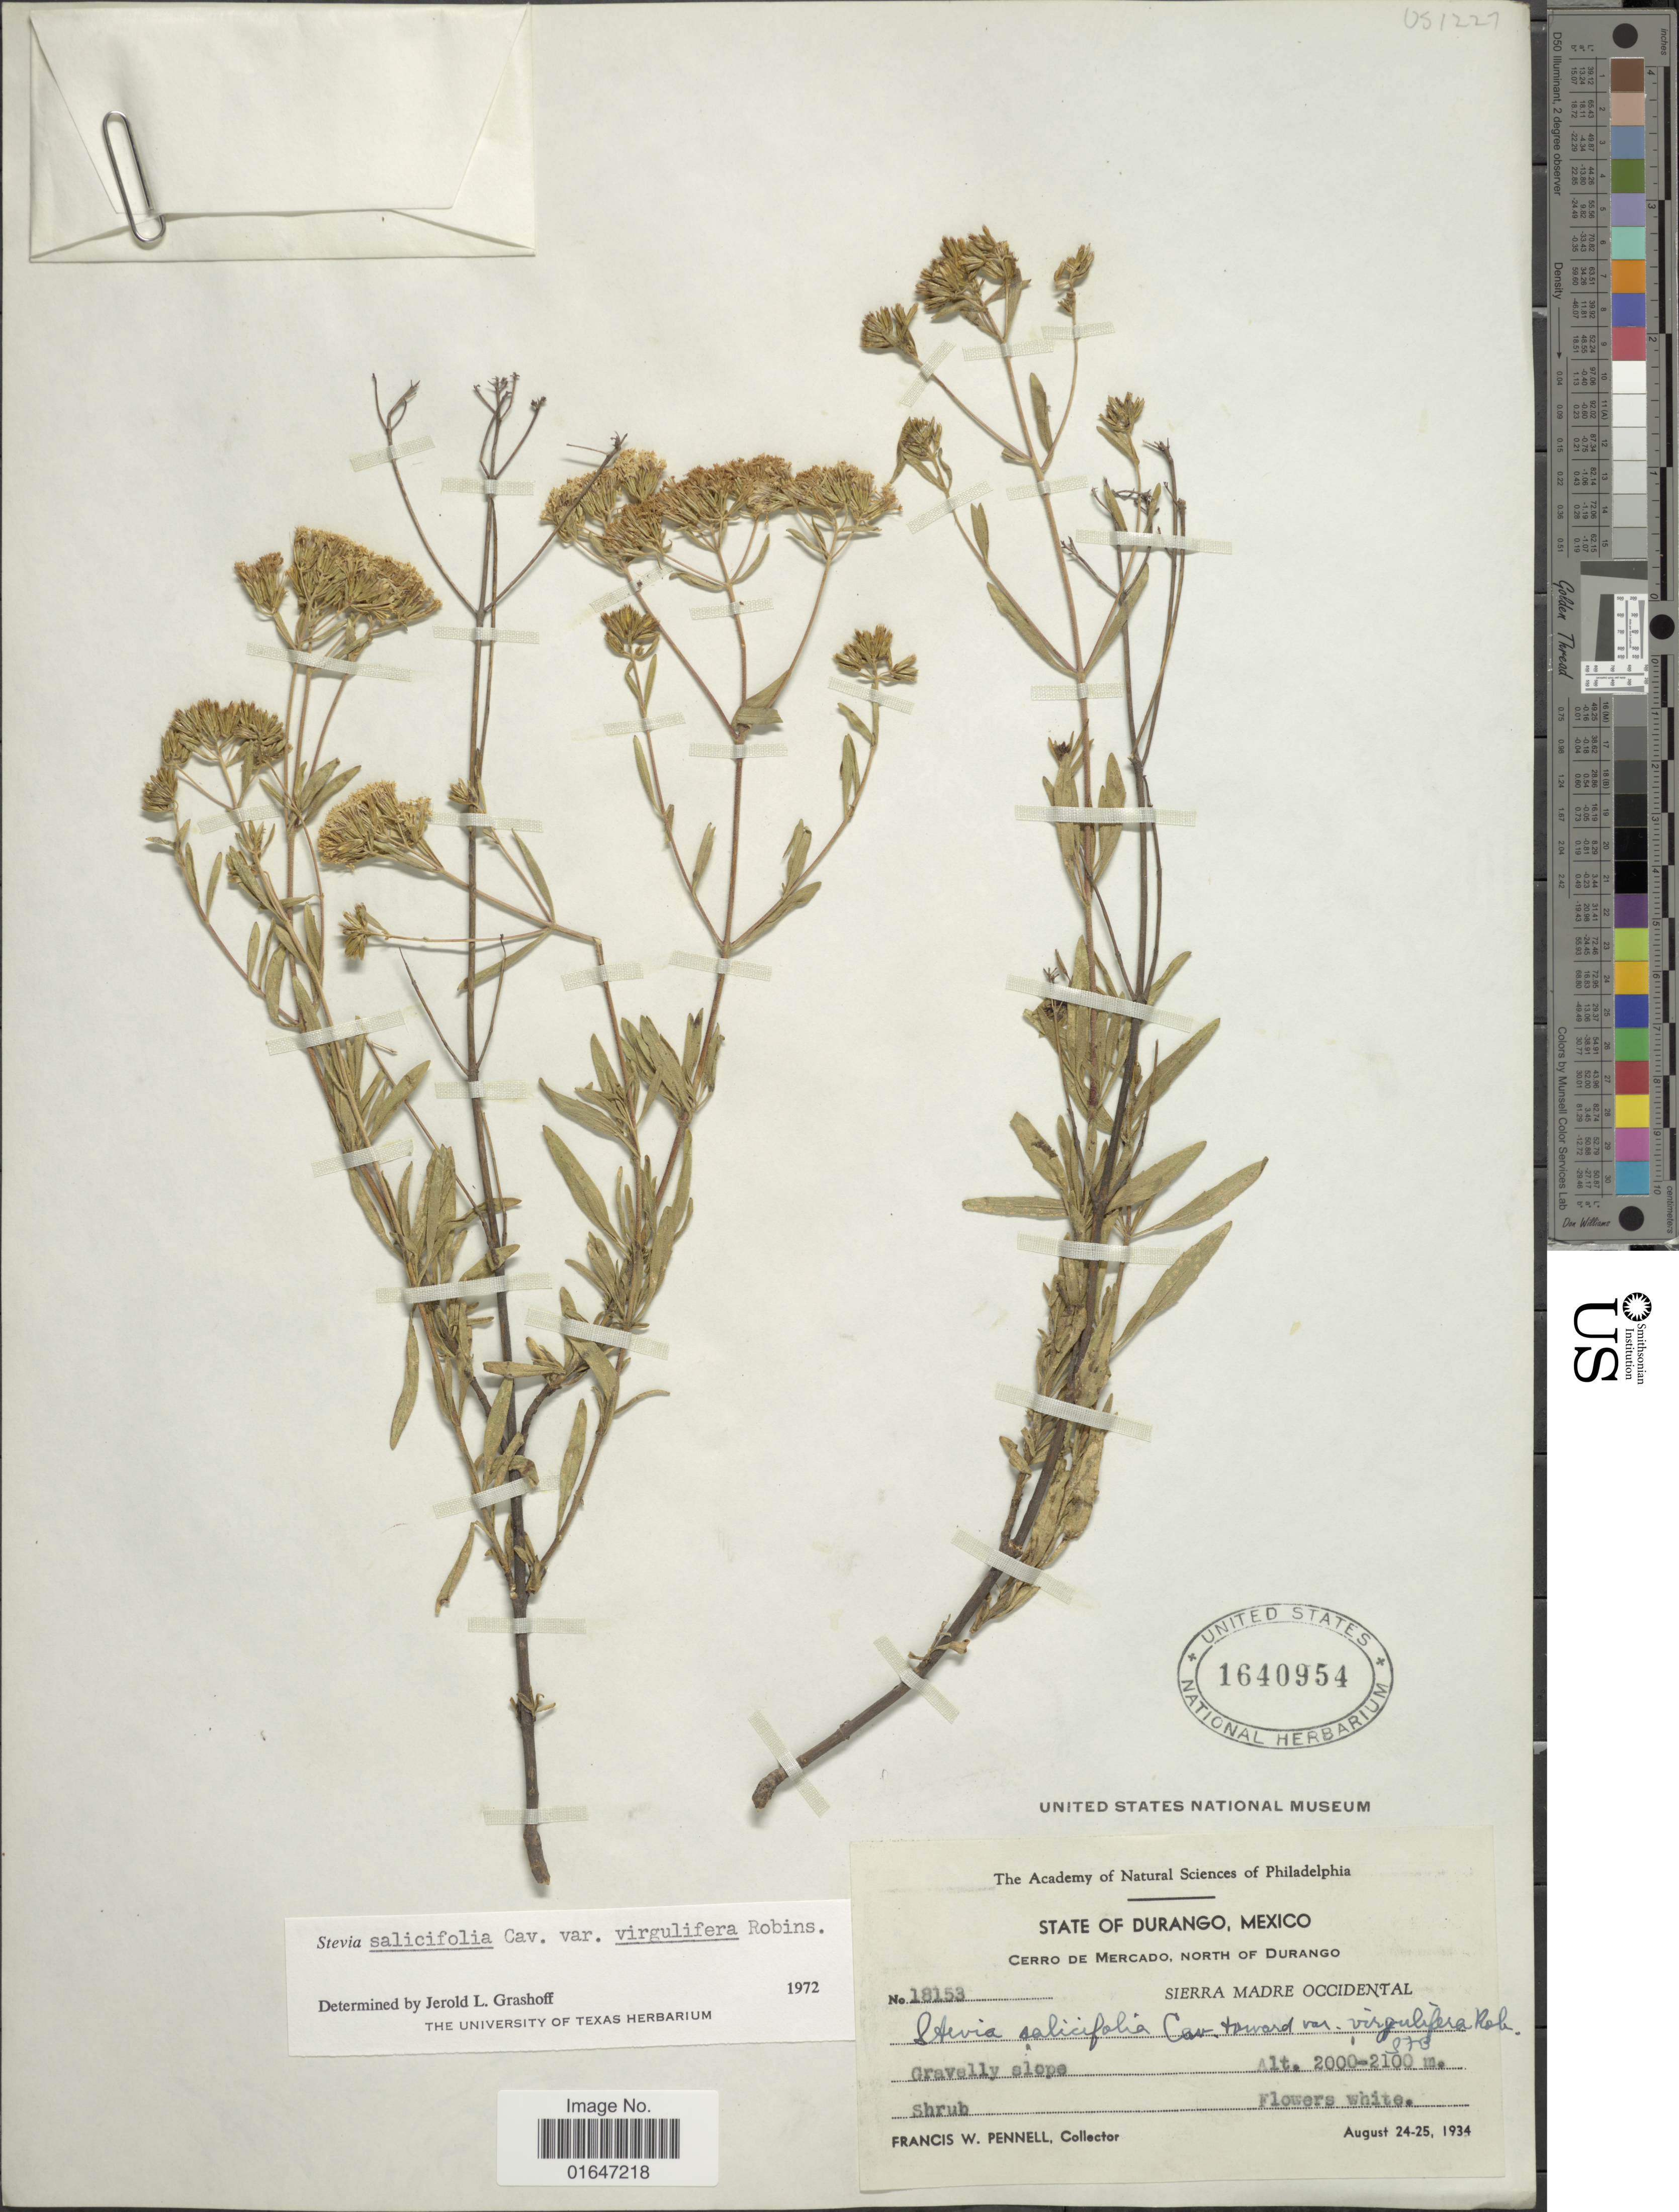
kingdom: Plantae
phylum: Tracheophyta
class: Magnoliopsida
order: Asterales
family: Asteraceae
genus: Stevia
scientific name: Stevia salicifolia var. virgulifera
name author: B.L. Rob.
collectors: F. W. Pennell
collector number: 18153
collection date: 1934-08-24/1934-08-25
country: Mexico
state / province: Durango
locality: Cerro de Marcado, North of Durango, Sierra Madre Occidental.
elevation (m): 2000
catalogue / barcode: US 1640954